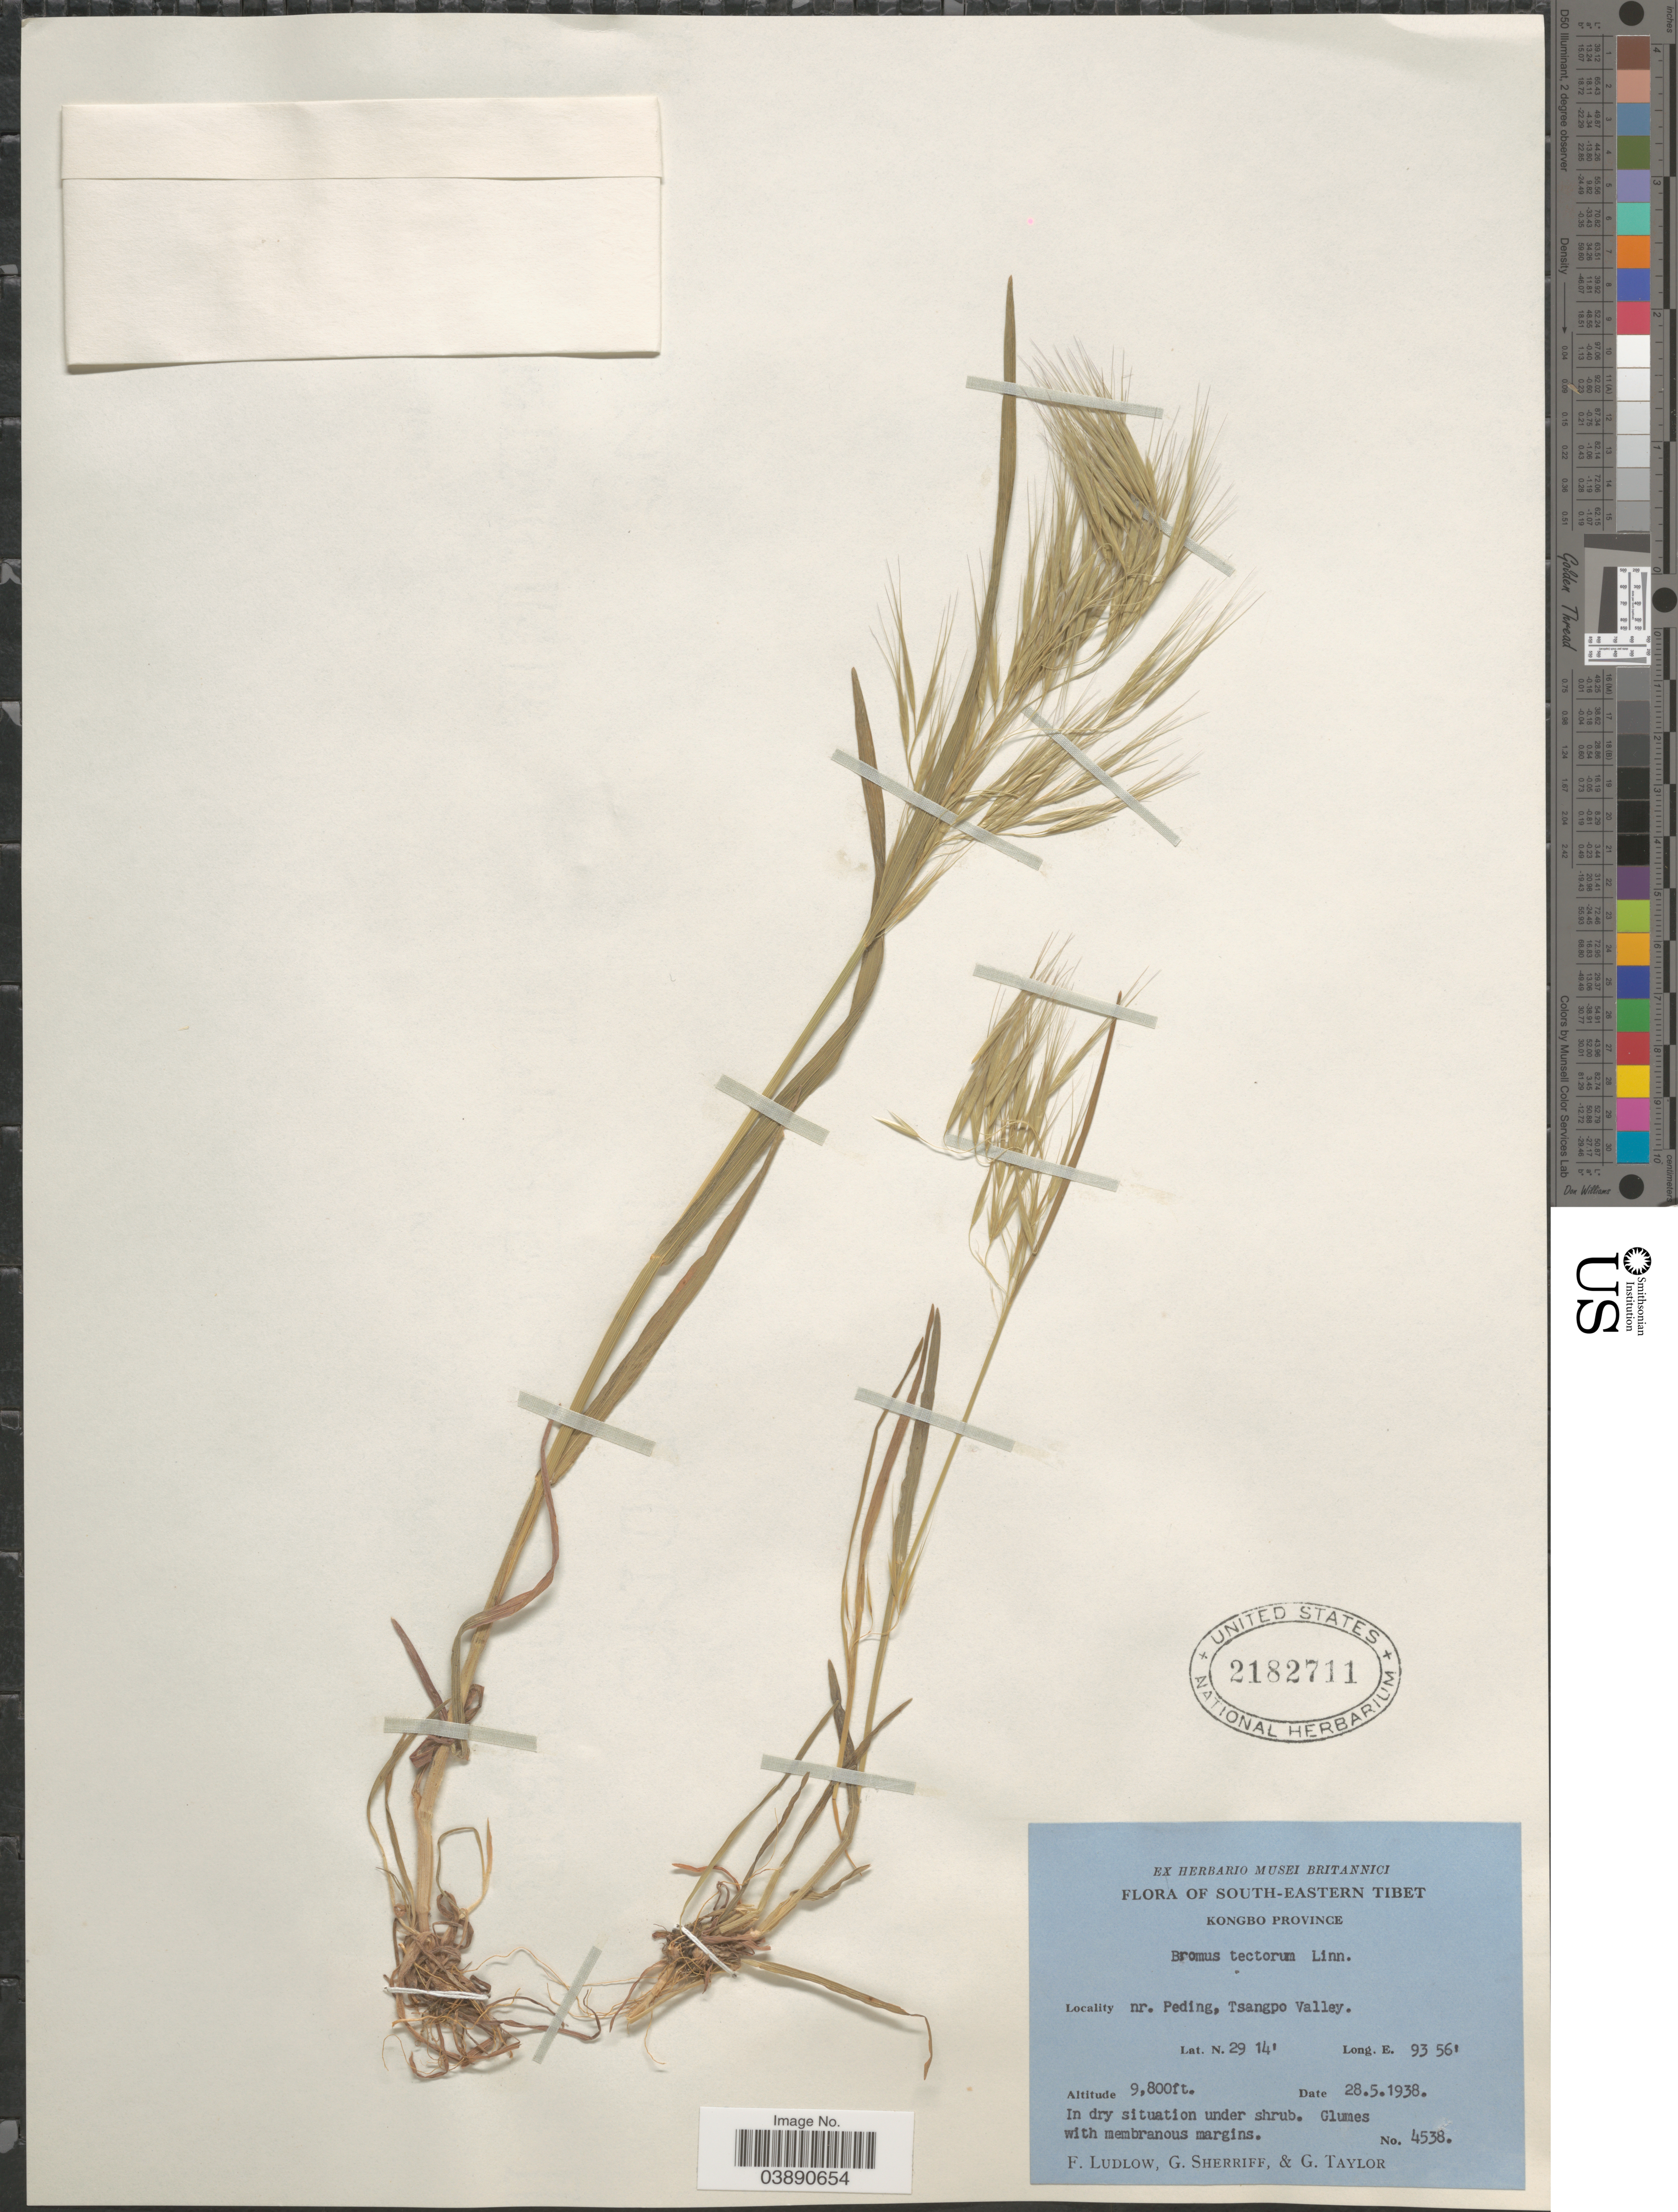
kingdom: Plantae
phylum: Tracheophyta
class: Liliopsida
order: Poales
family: Poaceae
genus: Bromus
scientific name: Bromus tectorum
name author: L.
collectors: F. Ludlow, G. Sherriff & G. Taylor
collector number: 4538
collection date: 1938-05-28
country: China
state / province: Xizang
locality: South-Eastern Tibet. Kongbo Province. Nr. Peding, Tsangpo Valley.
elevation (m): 2987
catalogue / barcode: US 2182711